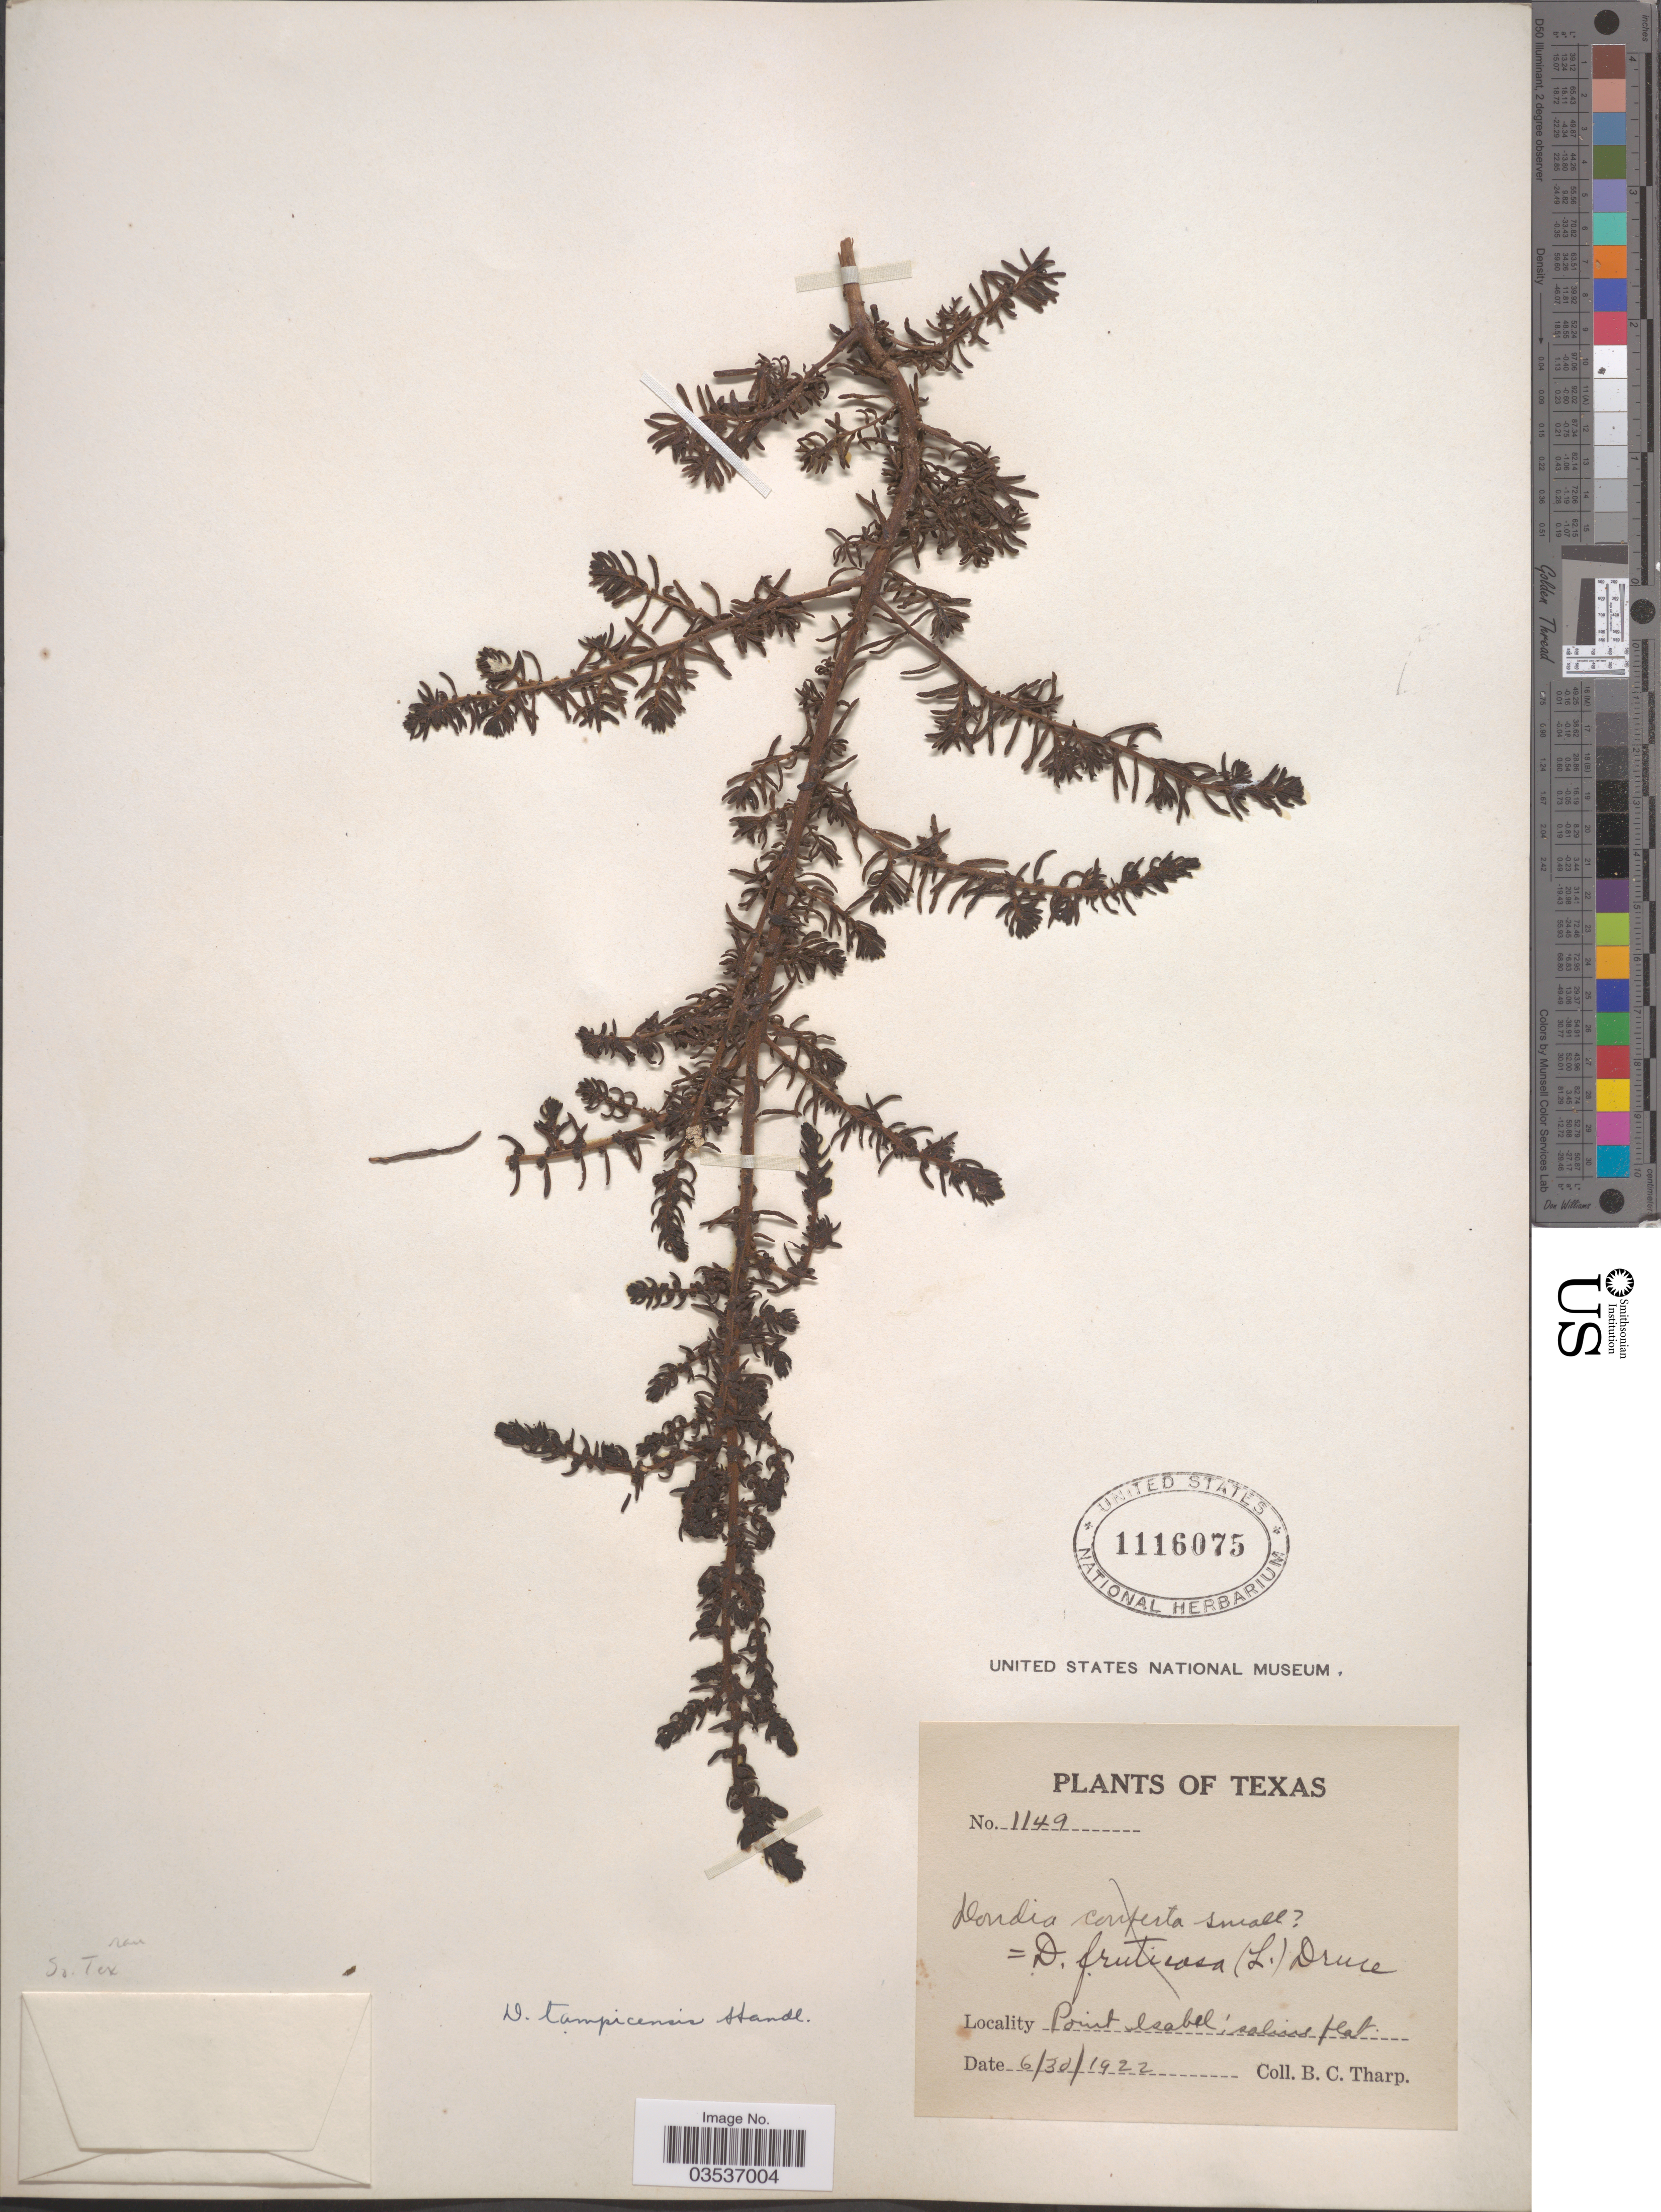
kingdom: Plantae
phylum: Tracheophyta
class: Magnoliopsida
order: Caryophyllales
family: Amaranthaceae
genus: Suaeda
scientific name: Suaeda tampicensis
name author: (Standl.) Standl.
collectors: B. C. Tharp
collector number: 1149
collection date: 1922-06-30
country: United States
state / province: Texas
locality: Point Isabel.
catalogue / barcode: US 1116075